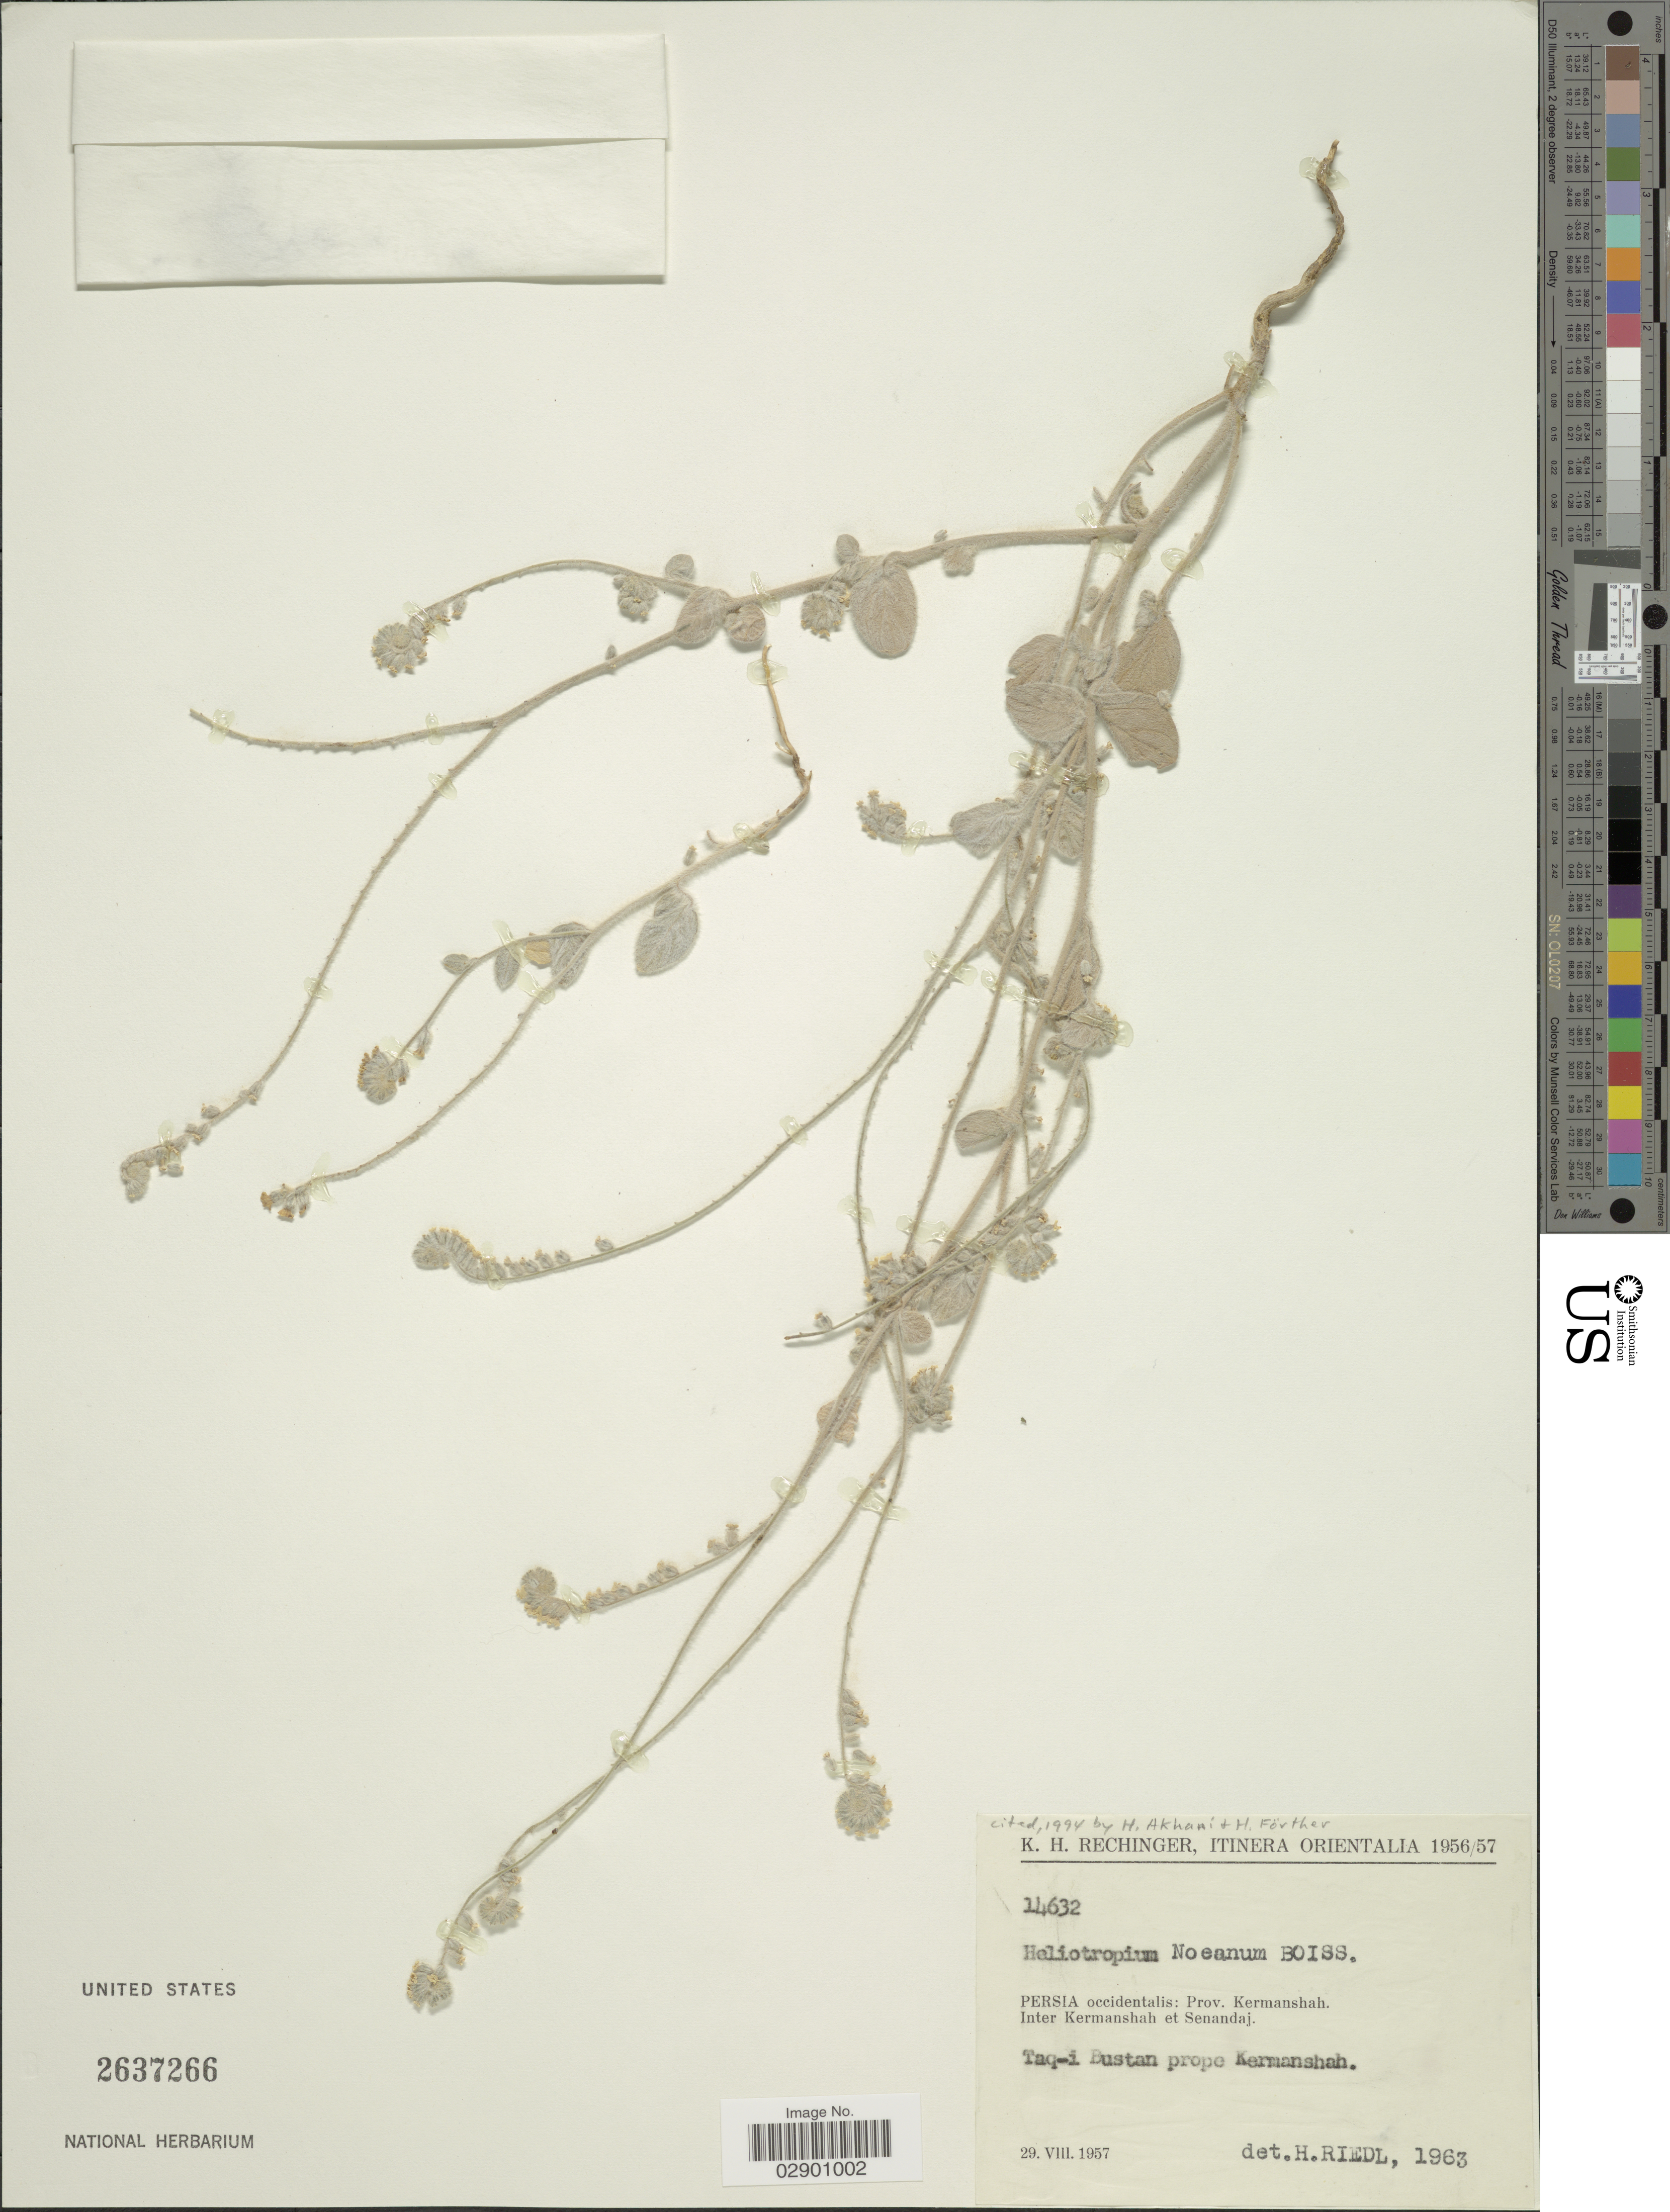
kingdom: Plantae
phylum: Tracheophyta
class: Magnoliopsida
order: Boraginales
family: Heliotropiaceae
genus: Heliotropium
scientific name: Heliotropium noeanum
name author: Boiss.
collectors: K. H. Rechinger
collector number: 14632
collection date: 1957-08-29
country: Iran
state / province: Kermanshah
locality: Orientalia. Persia occidentalis: Prov. Kermanshah. Inter Kermanshah et Senandaj. Taq-i Bustan prope Kermanshah.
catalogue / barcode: US 2637266